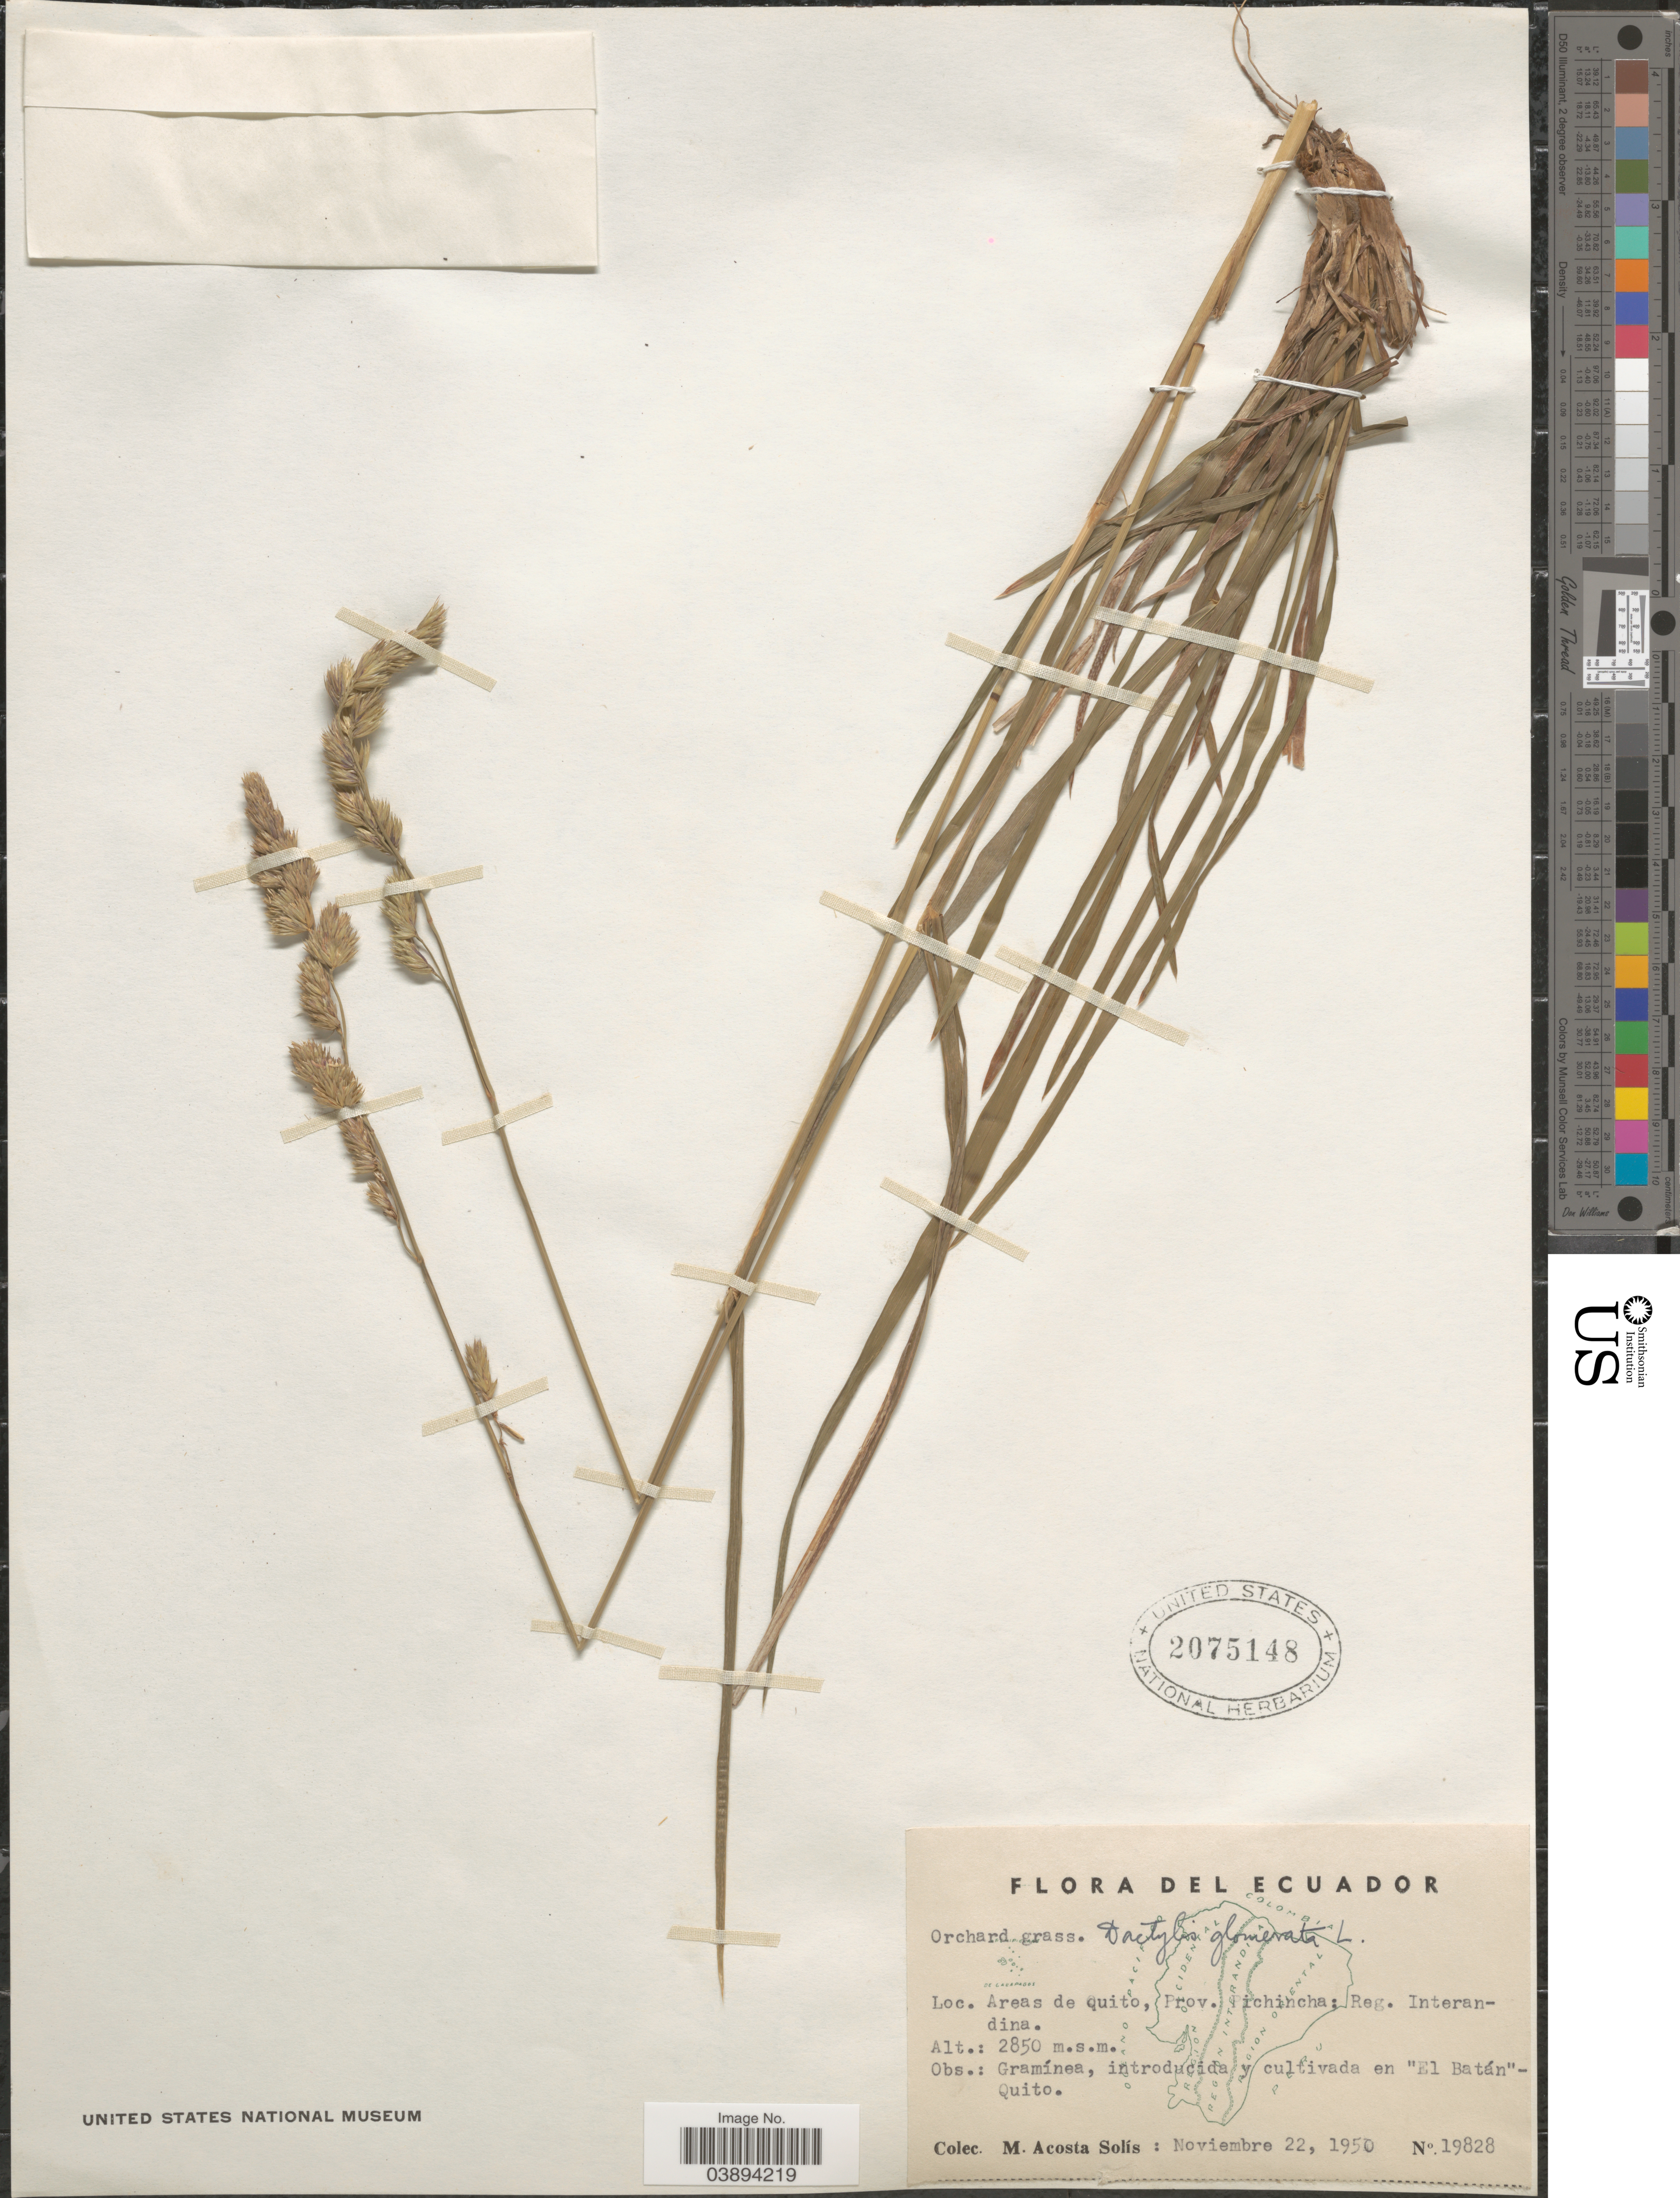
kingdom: Plantae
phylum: Tracheophyta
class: Liliopsida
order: Poales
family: Poaceae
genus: Dactylis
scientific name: Dactylis glomerata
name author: L.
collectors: M. Acosta Solis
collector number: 19828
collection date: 1950-11-22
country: Ecuador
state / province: Pichincha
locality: Areas de quito, Reg. Interandina. Cultivada en "El Batán-Quito".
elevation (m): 2850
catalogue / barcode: US 2075148